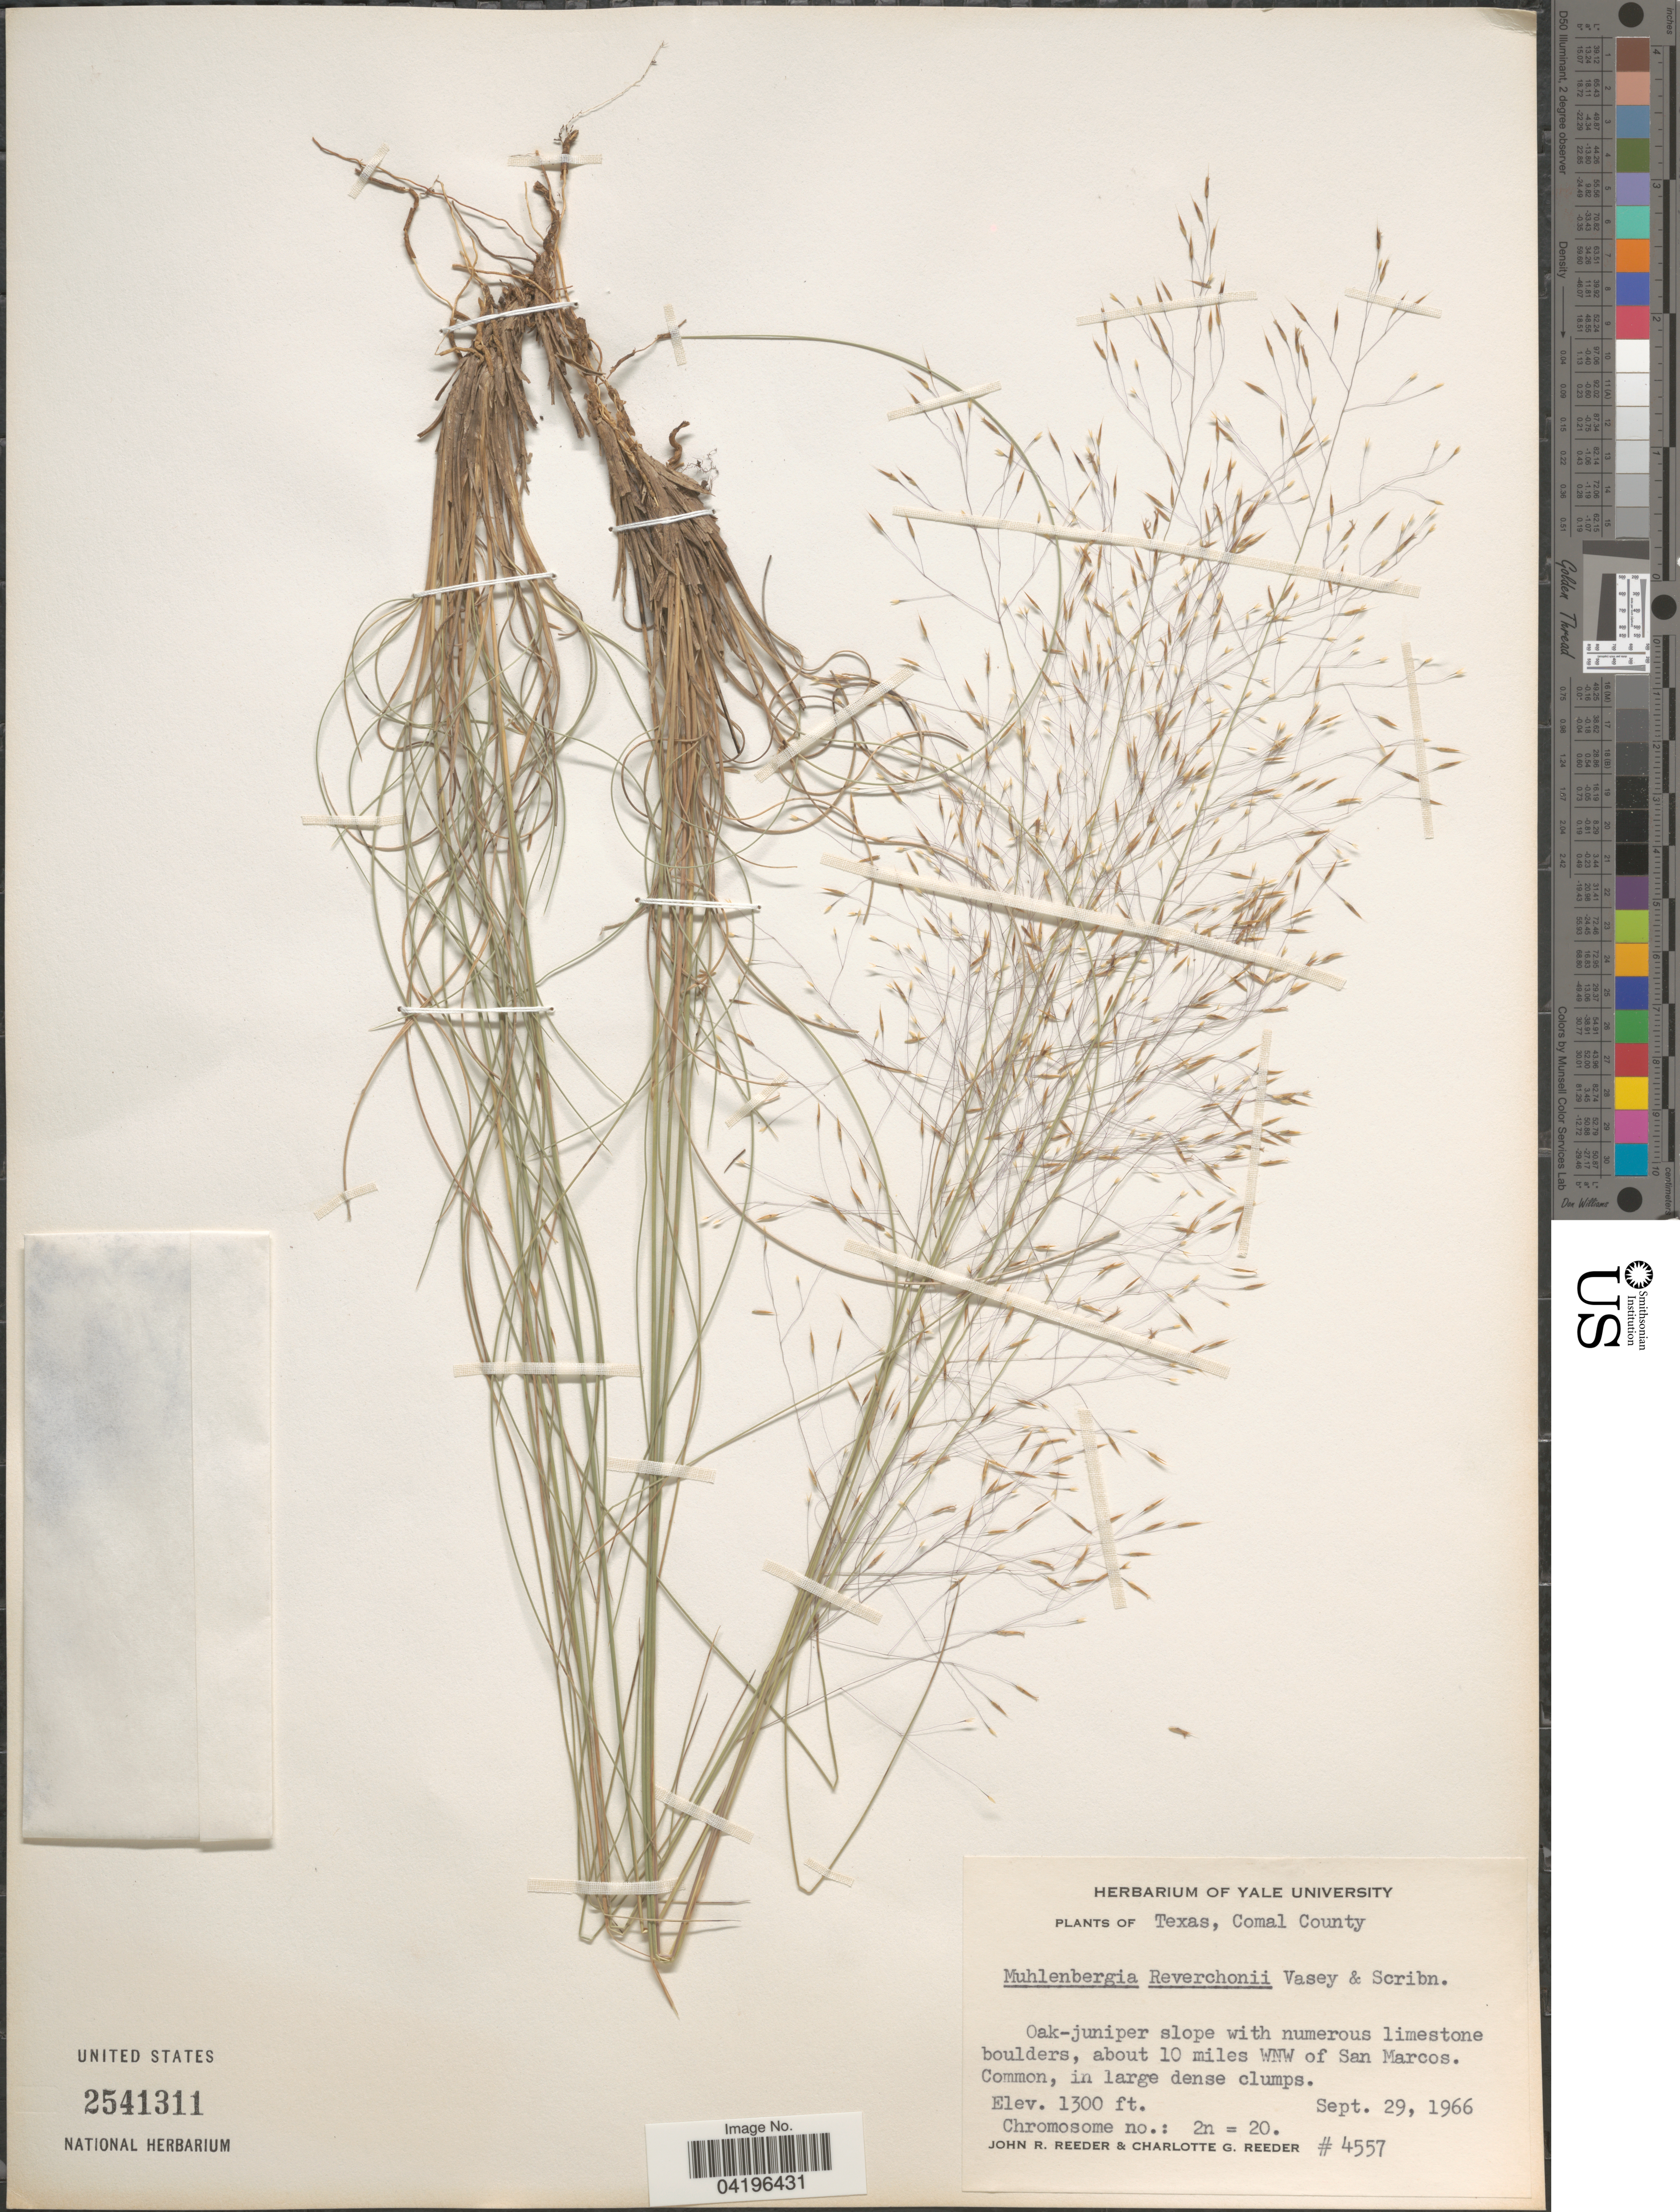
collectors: J. R. Reeder & C. G. Reeder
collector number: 4557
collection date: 1966-09-29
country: United States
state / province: Texas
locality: Comal County. About 10 miles WNW of San Marcos.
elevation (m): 396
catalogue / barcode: US 2541311